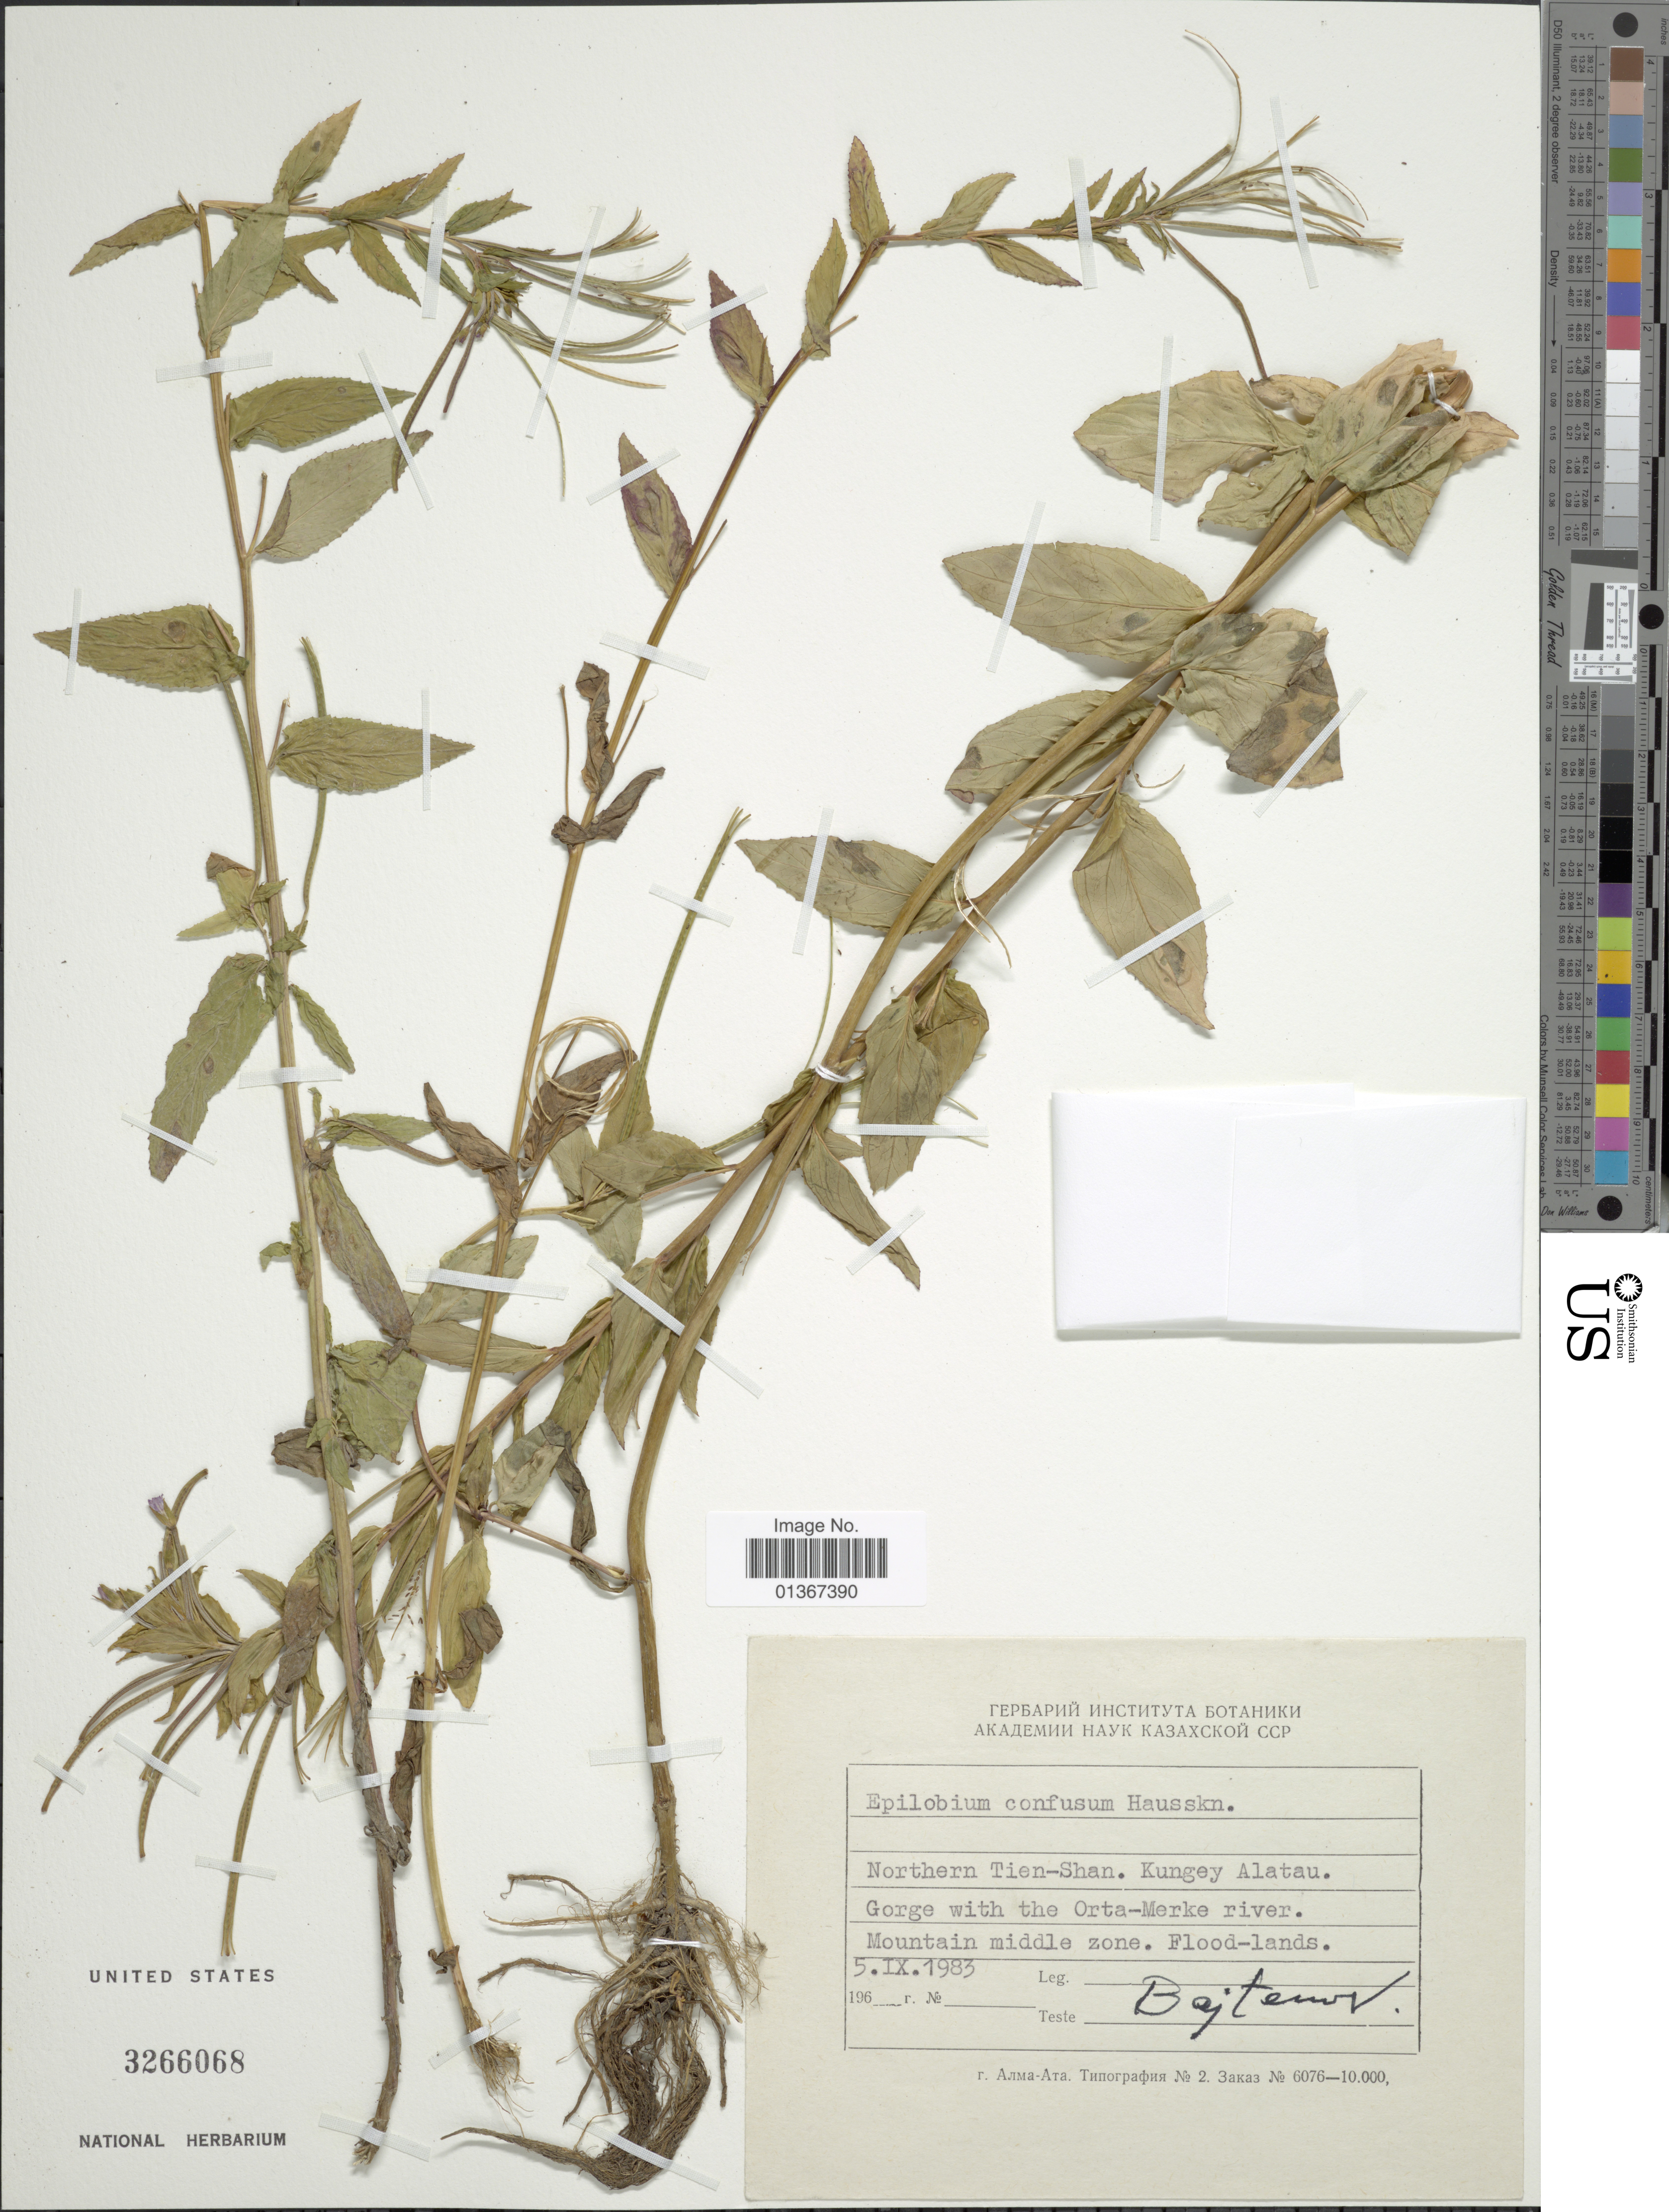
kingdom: Plantae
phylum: Tracheophyta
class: Magnoliopsida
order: Myrtales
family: Onagraceae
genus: Epilobium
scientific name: Epilobium confusum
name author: Hausskn.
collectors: M. Bajtenov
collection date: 1983-09-05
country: Kazakhstan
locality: Northern Tien-Shan. Kungey Alatau. Gorge with the Orta-Merke river.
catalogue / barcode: US 3266068